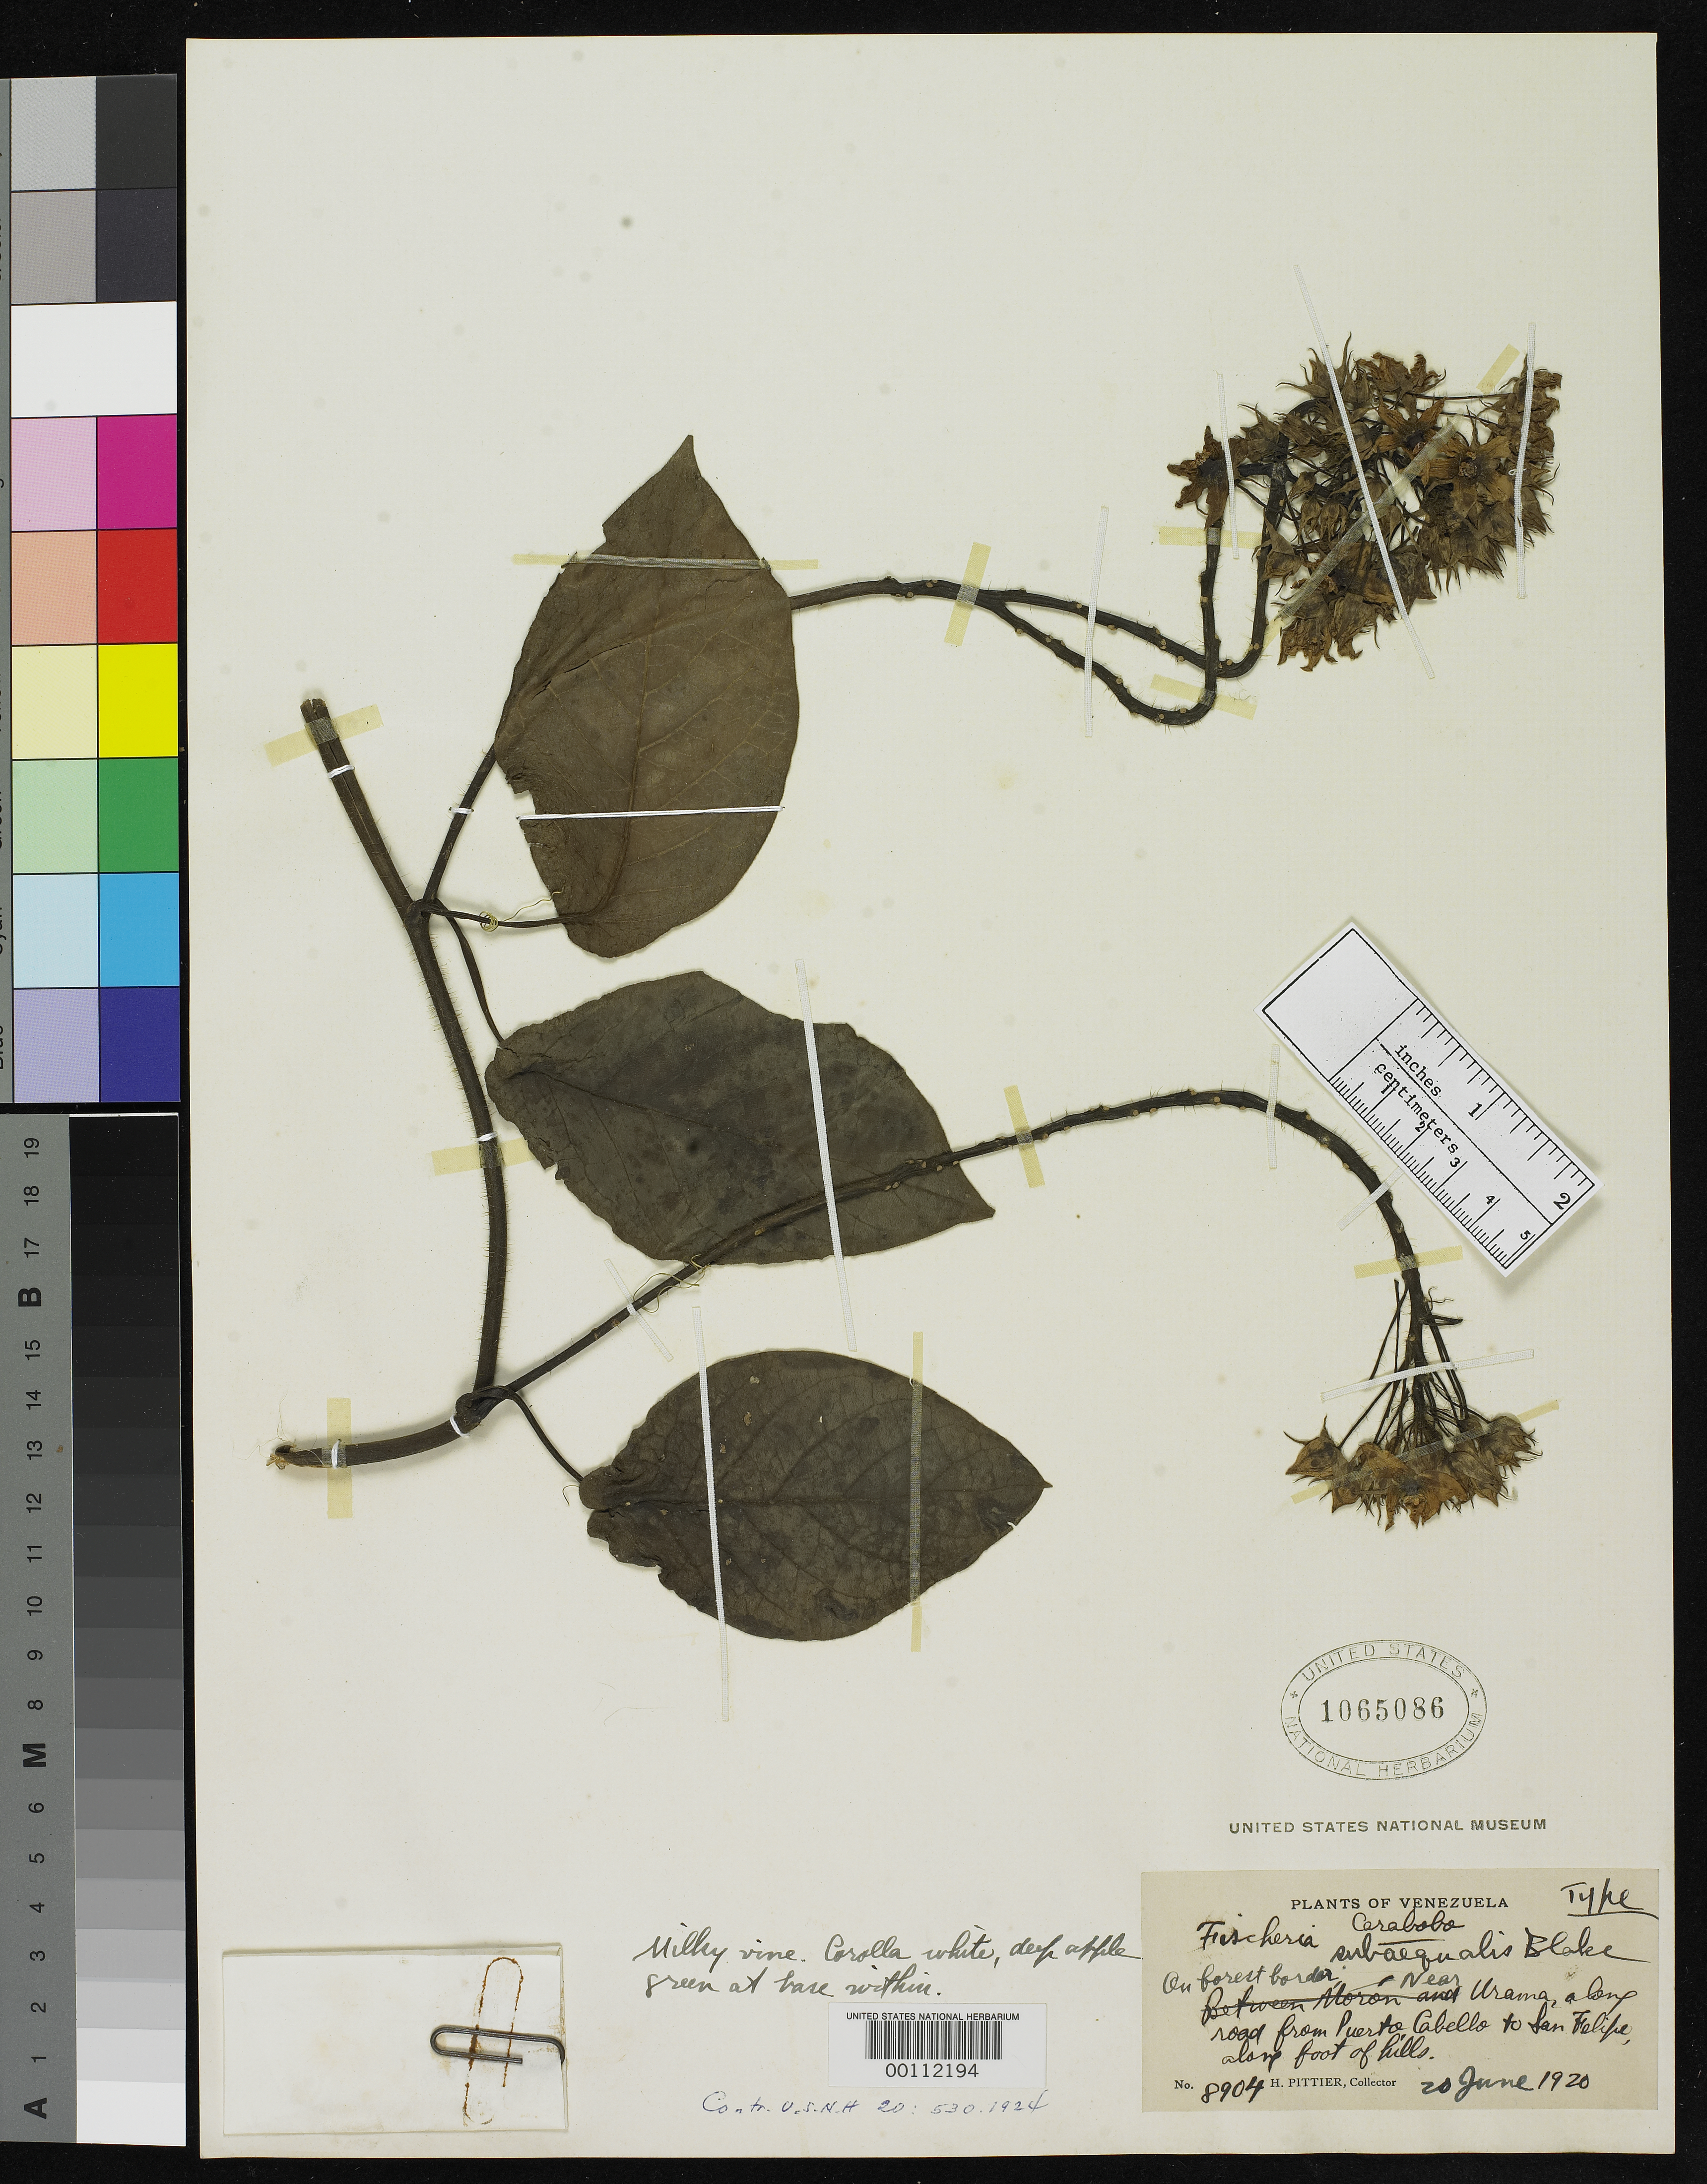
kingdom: Plantae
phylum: Tracheophyta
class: Magnoliopsida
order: Gentianales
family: Apocynaceae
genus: Fischeria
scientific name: Fischeria subaequalis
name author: S.F. Blake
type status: Holotype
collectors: H. F. Pittier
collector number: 8904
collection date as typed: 20 Jun 1920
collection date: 1920-06-20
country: Venezuela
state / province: Carabobo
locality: Near Urama,between Puerto Cabello and San Felipe.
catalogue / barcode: US 1065086